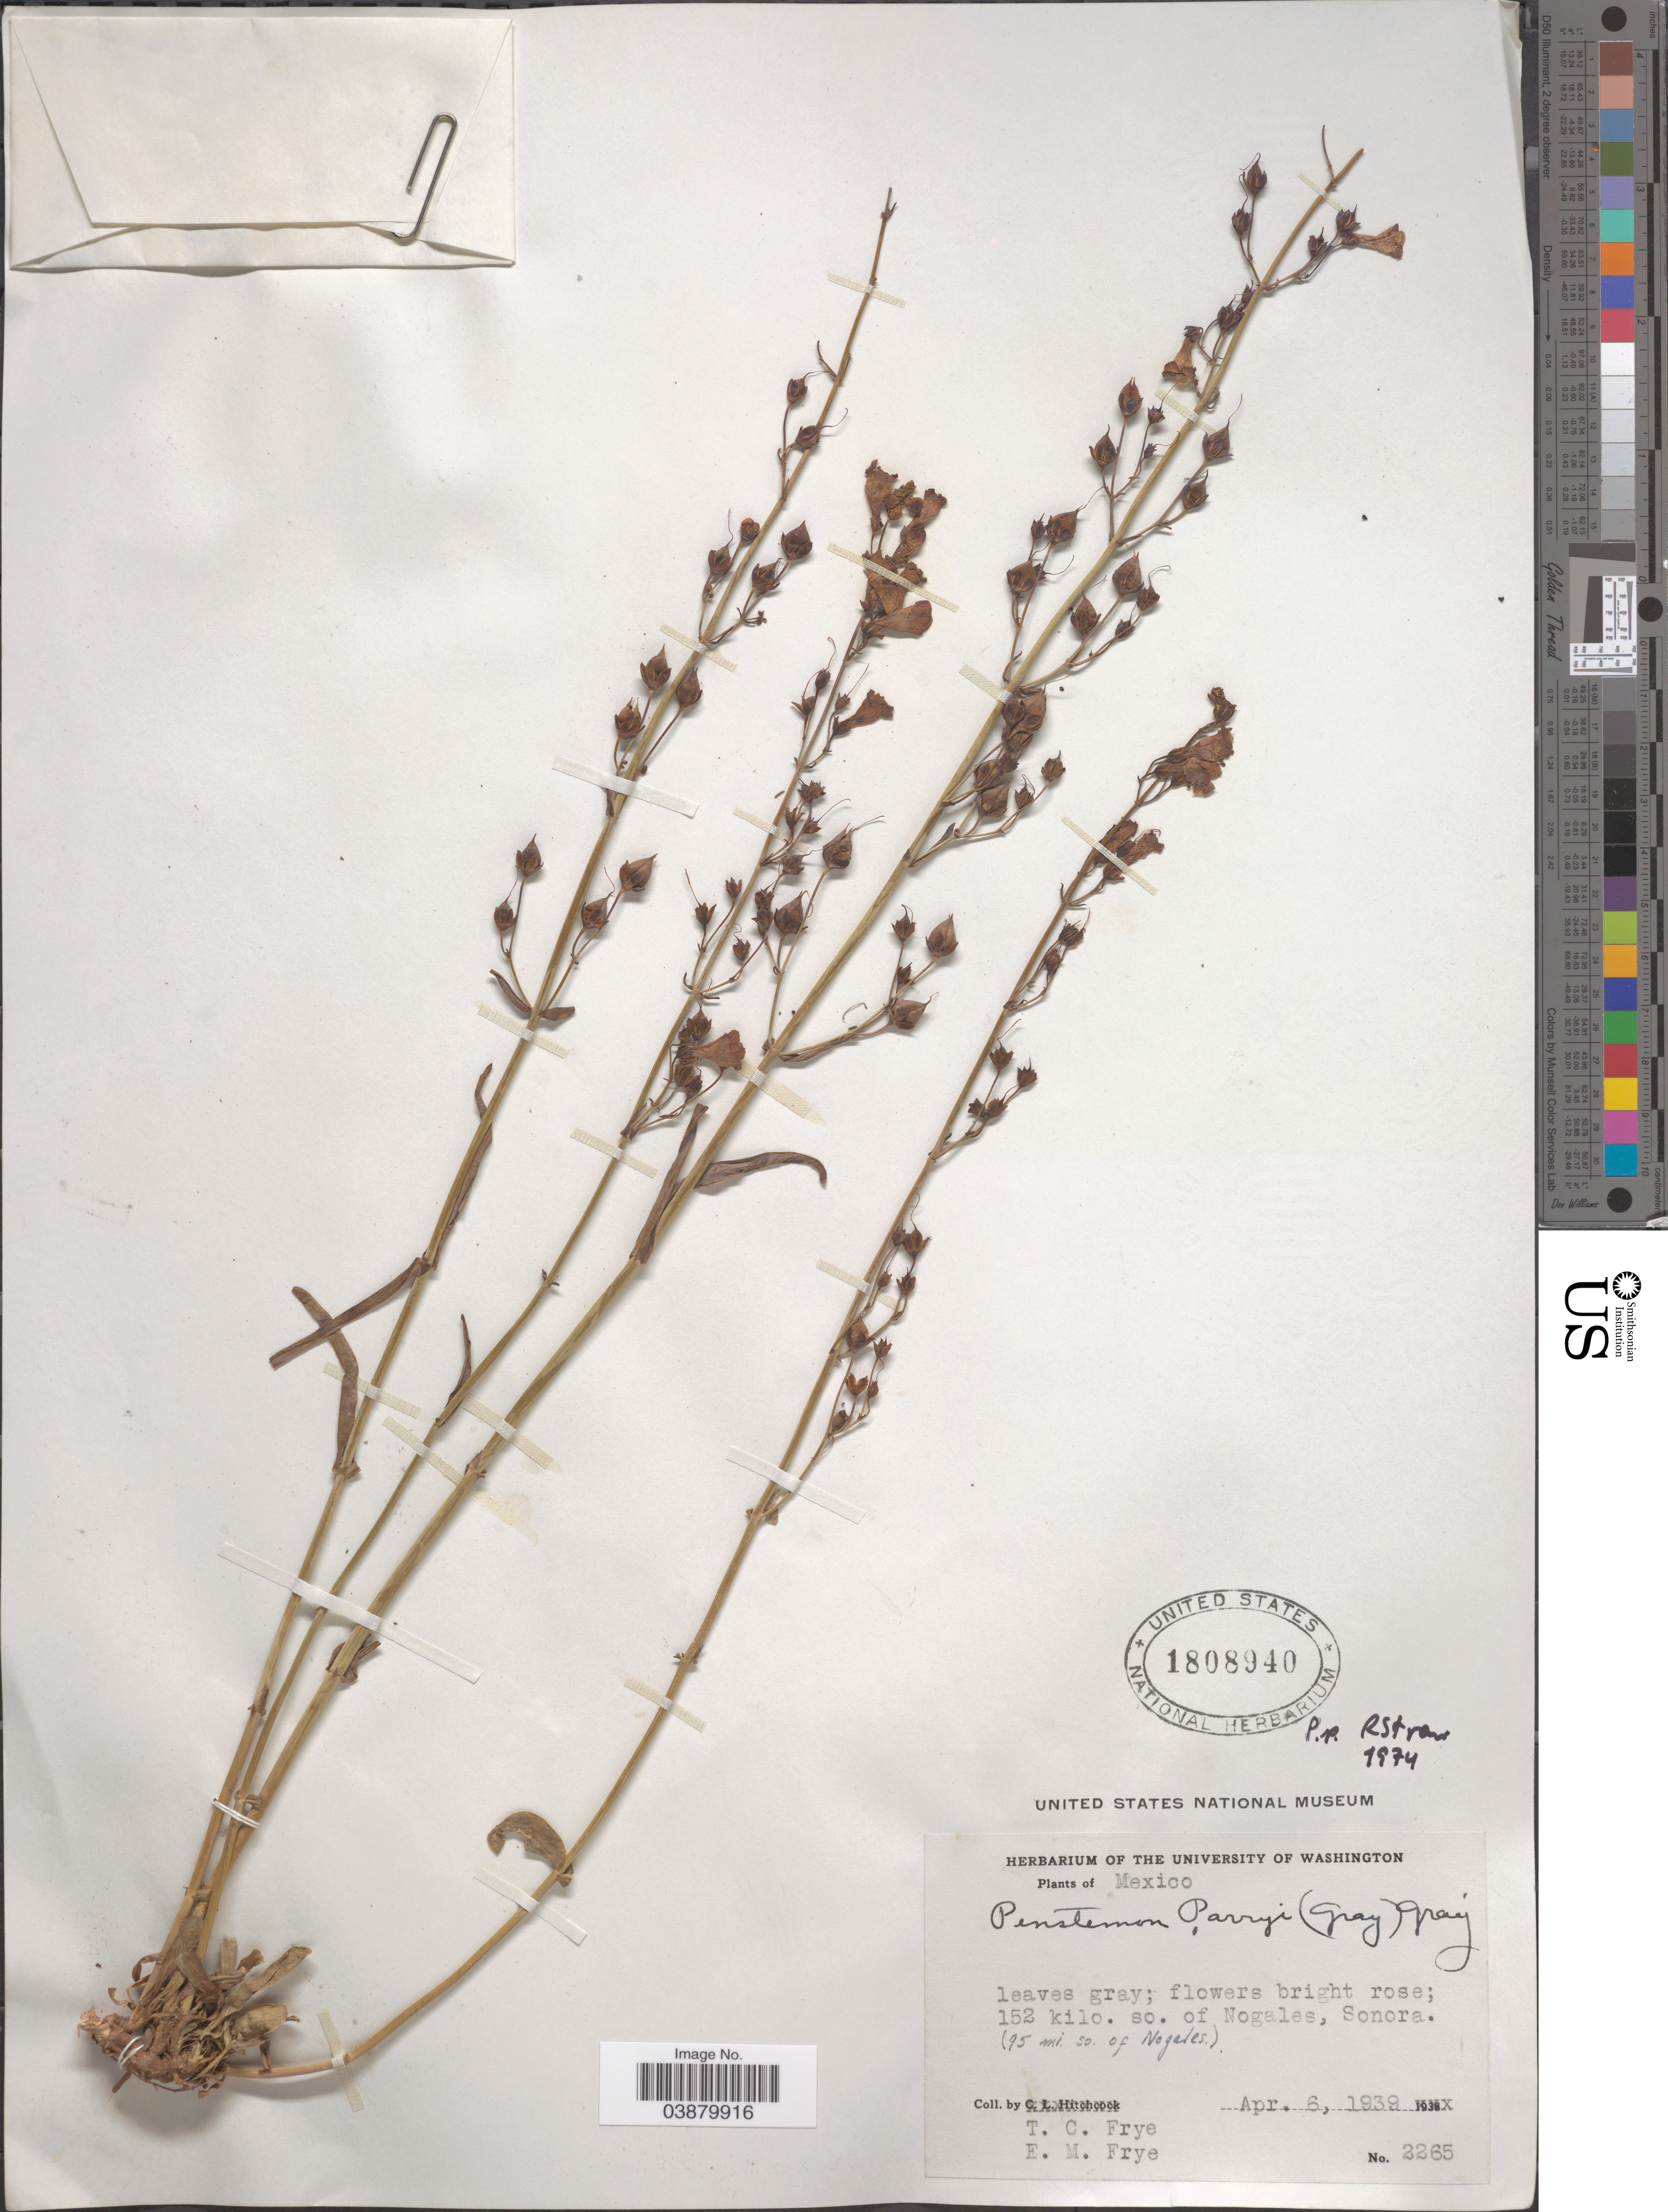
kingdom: Plantae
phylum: Tracheophyta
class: Magnoliopsida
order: Lamiales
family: Plantaginaceae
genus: Penstemon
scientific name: Penstemon parryi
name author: A. Gray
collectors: T. C. Frye & E. Frye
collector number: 2265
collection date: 1939-04-06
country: Mexico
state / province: Sonora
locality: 152 kilo. so. of Nogales. (95 mi. So. of Nogales).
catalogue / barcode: US 1808940